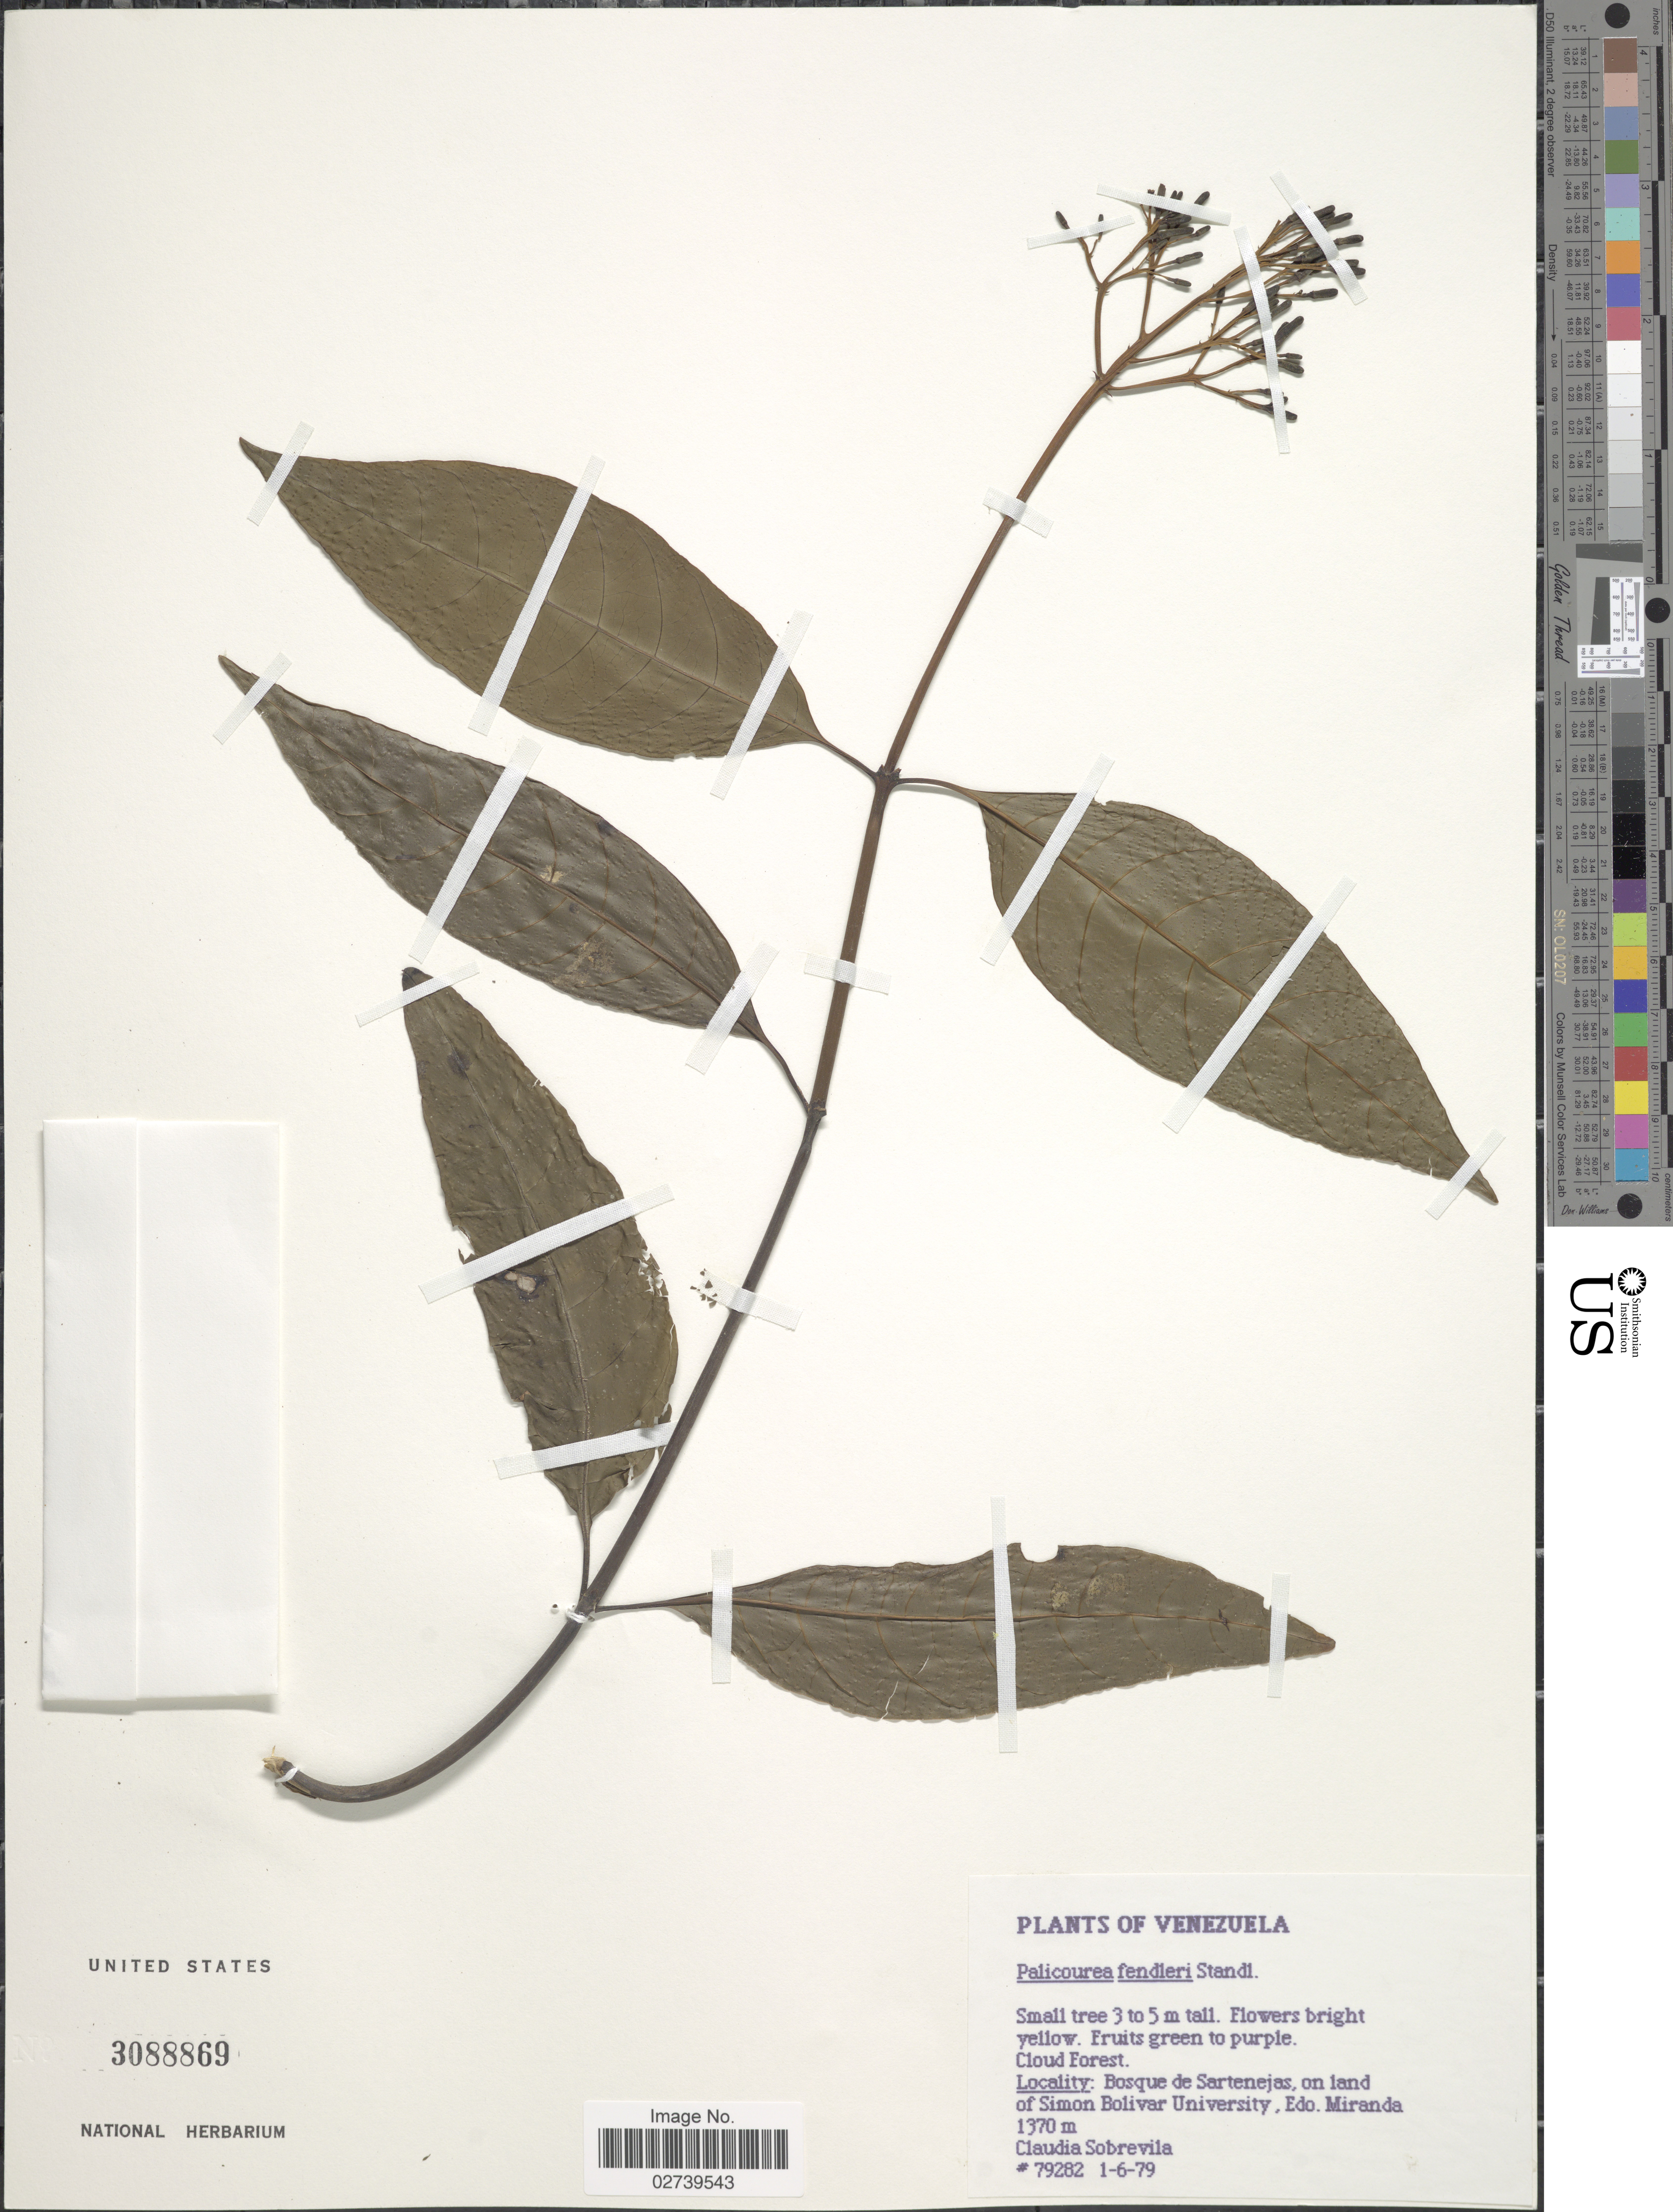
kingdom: Plantae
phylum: Tracheophyta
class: Magnoliopsida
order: Gentianales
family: Rubiaceae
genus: Palicourea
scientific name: Palicourea fendleri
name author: Standl.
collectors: C. Sobrevila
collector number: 79282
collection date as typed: Transcribed d/m/y: 1/6/79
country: Venezuela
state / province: Miranda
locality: Bosque de Sartenejas, on land of Simon Bolivar University.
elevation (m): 1370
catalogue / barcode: US 3088869